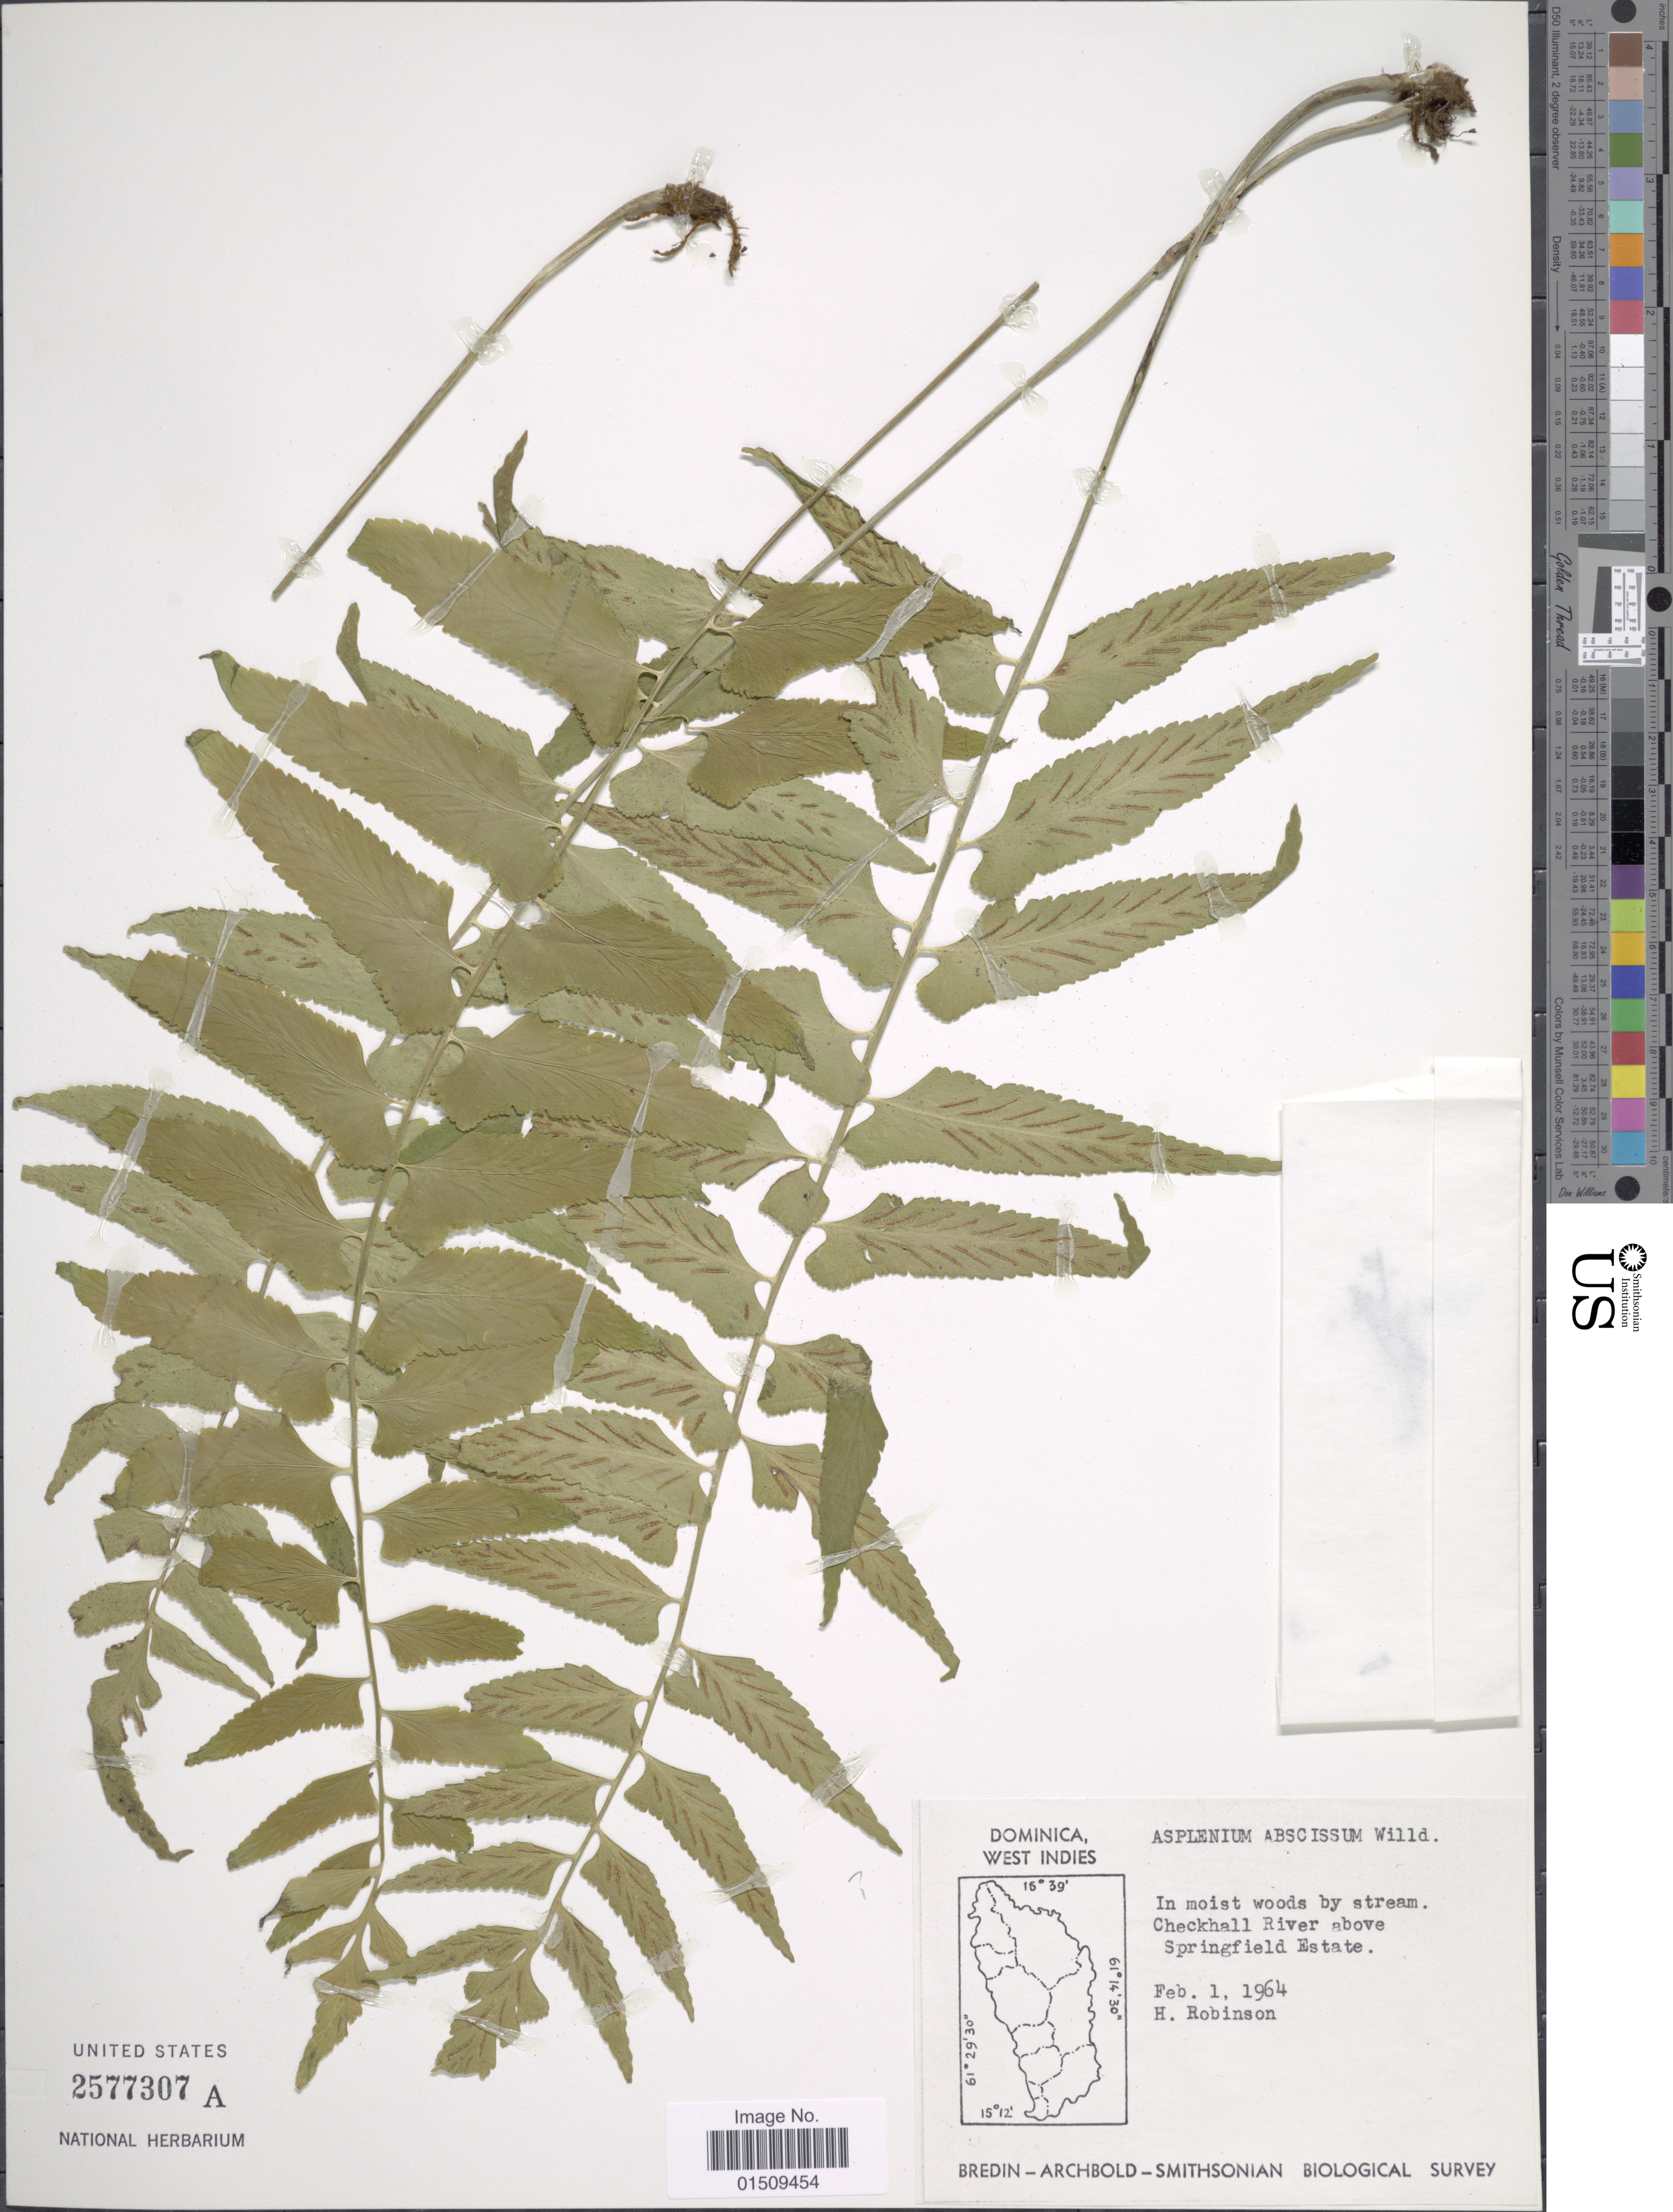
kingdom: Plantae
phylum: Tracheophyta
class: Polypodiopsida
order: Polypodiales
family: Aspleniaceae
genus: Asplenium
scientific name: Asplenium salicifolium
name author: L.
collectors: H. Robinson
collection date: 1964-02-01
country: Dominica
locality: Dominca, West Indies. In moist woods by stream. Checkhall River above Springfield Estate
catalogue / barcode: US 2577307A